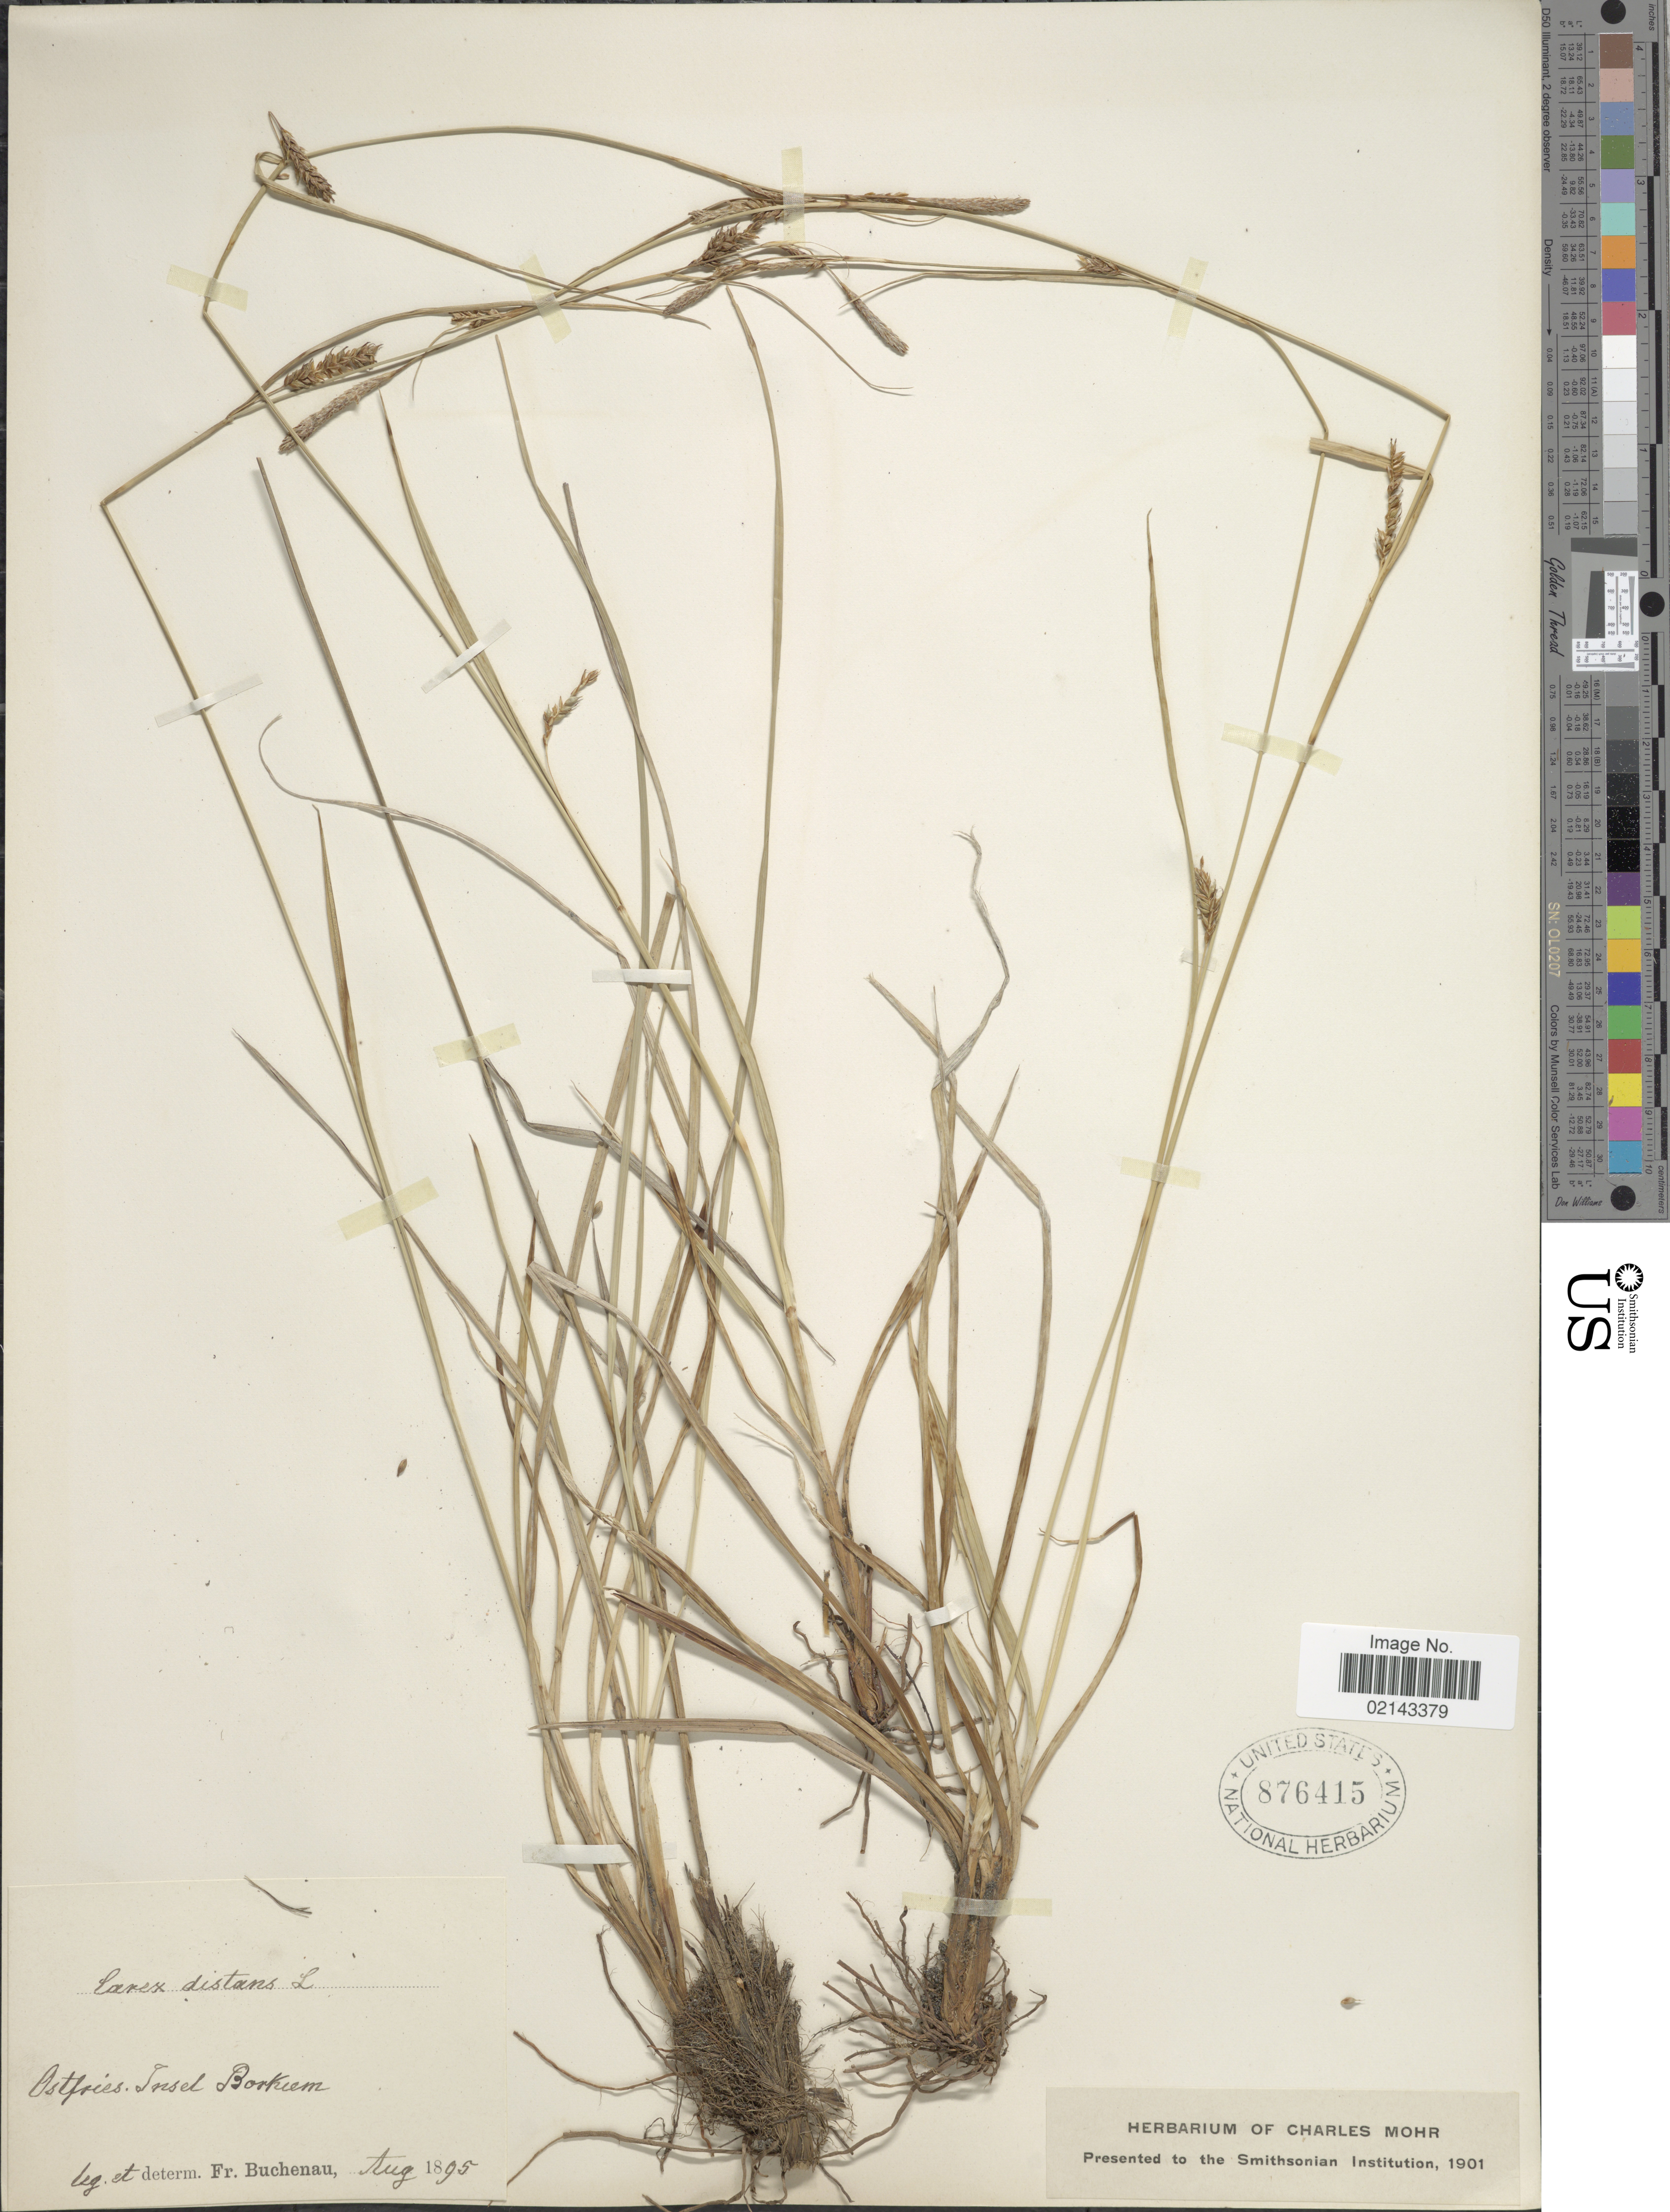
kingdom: Plantae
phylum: Tracheophyta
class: Liliopsida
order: Poales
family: Cyperaceae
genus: Carex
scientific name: Carex distans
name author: L.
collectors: F. Buchenau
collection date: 1895-08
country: Germany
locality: Ostfries, Insel Borkum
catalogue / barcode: US 876415